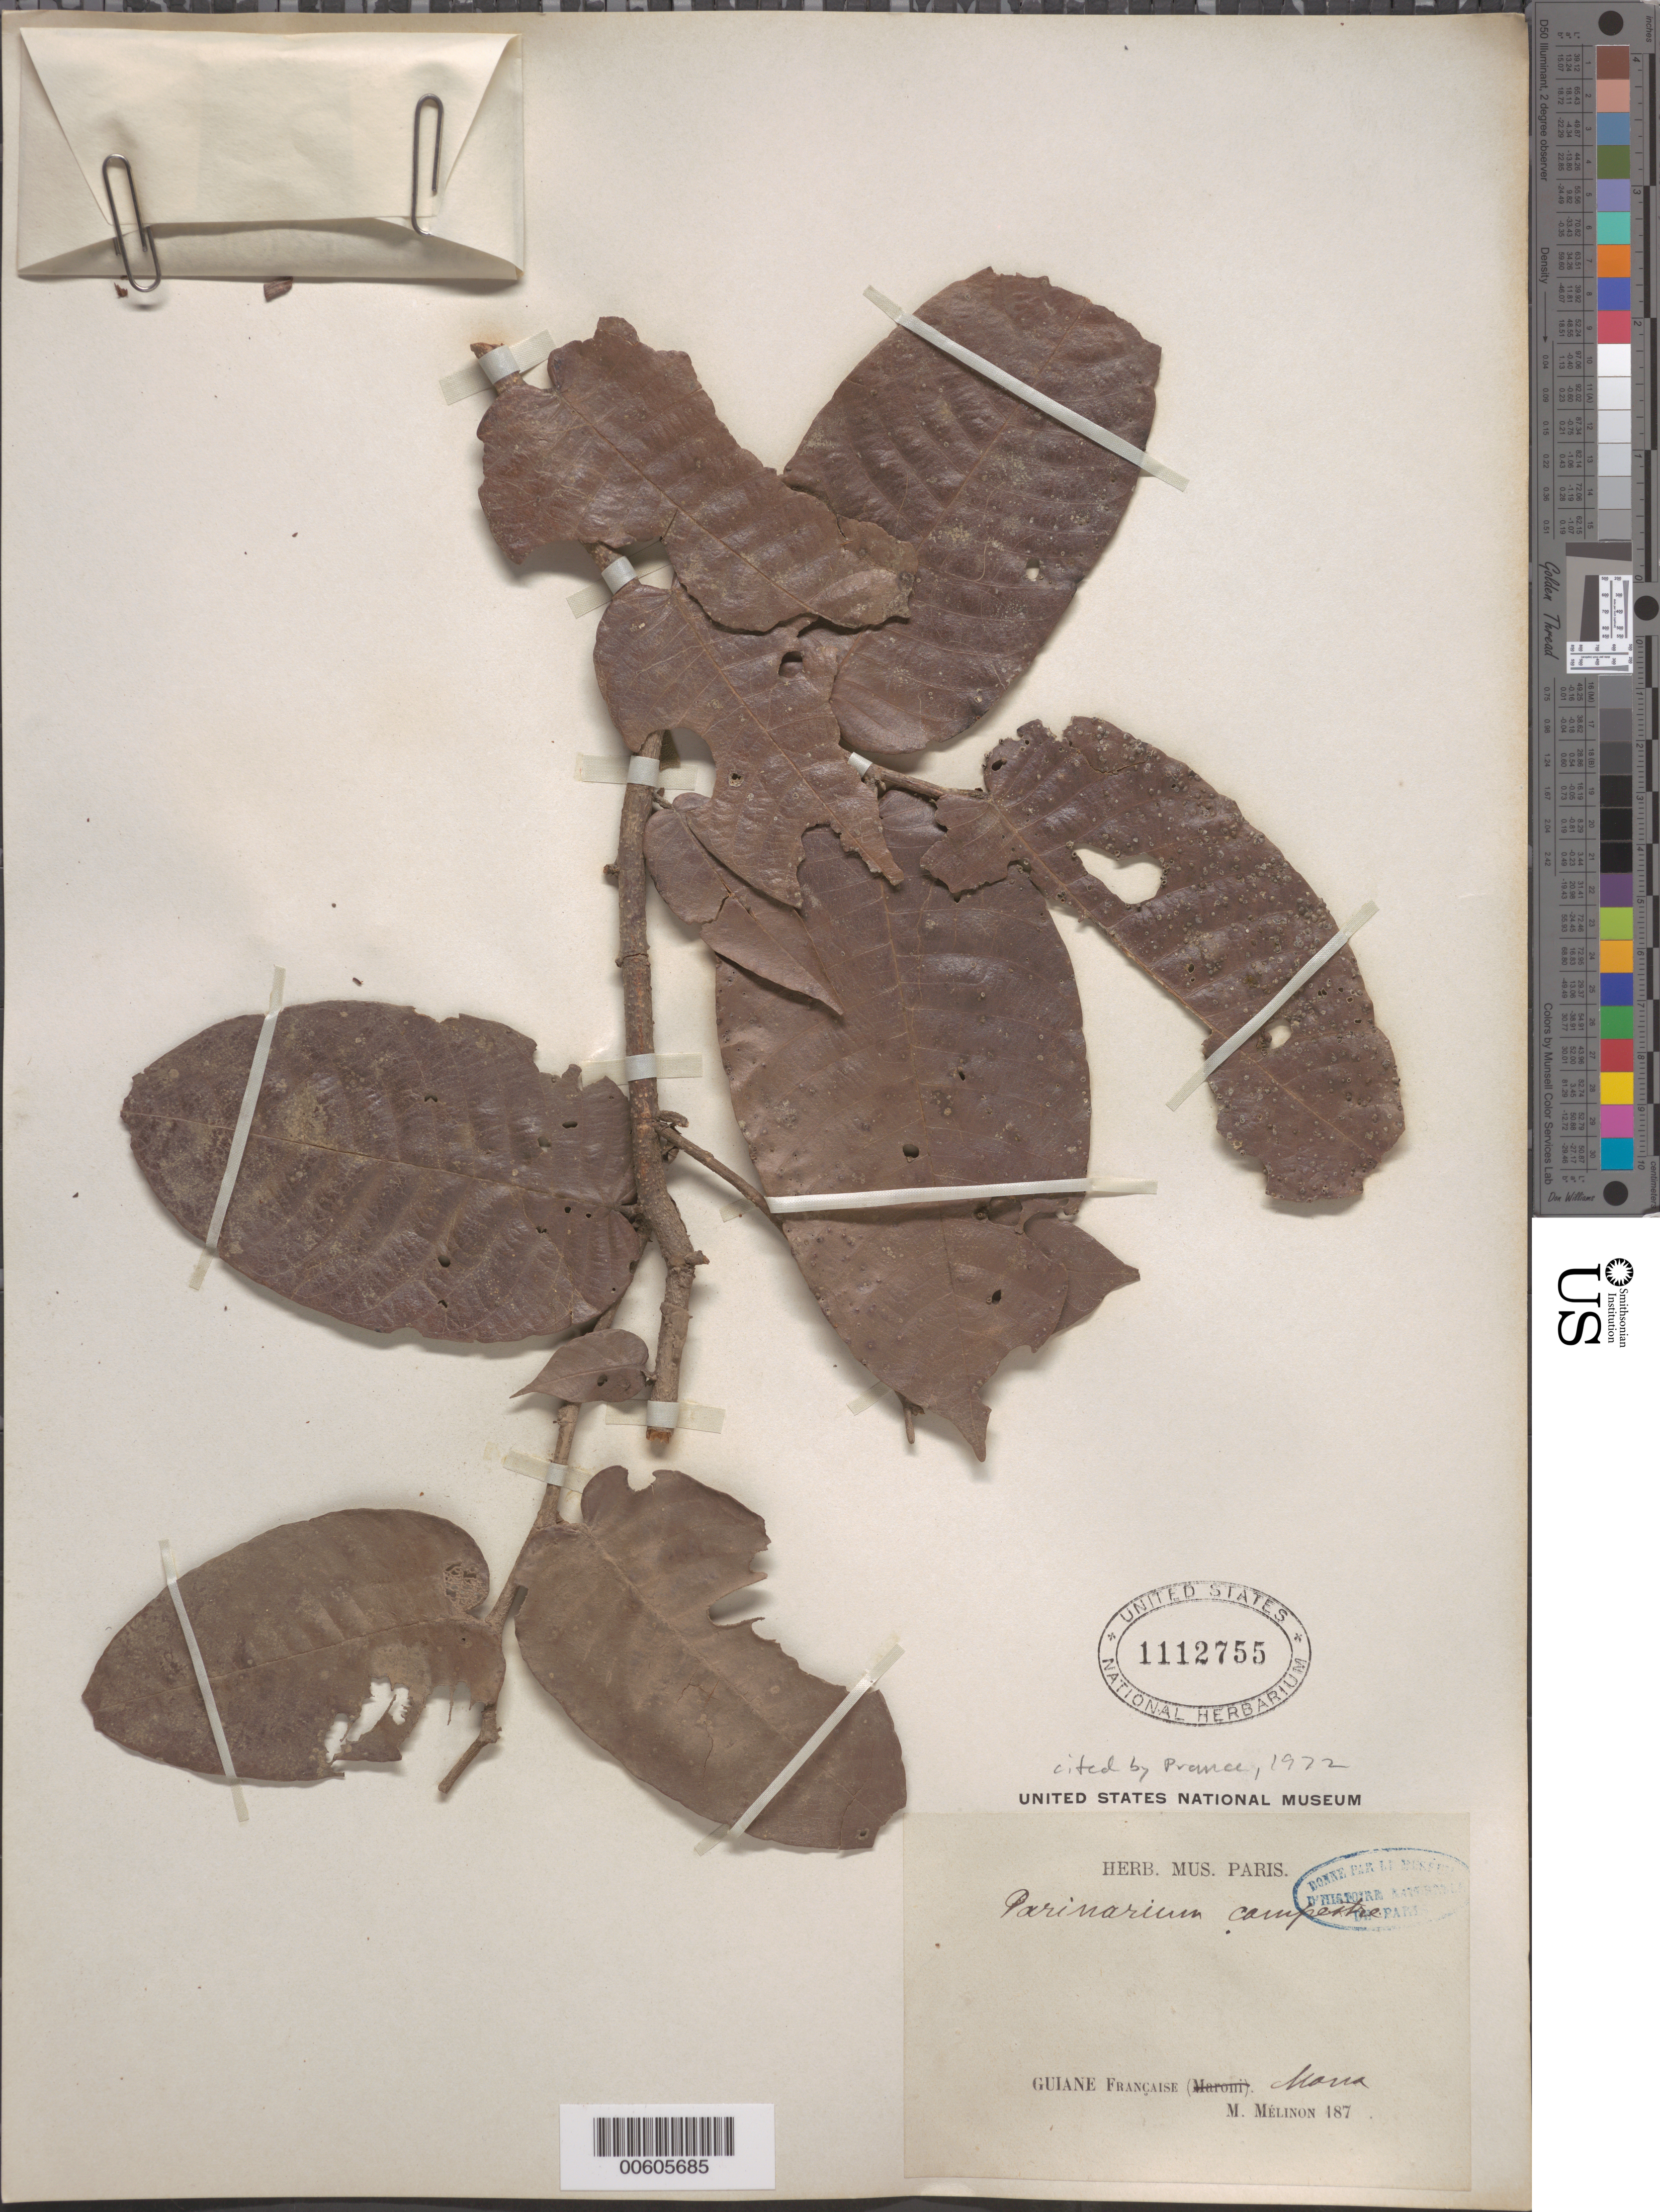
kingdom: Plantae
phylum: Tracheophyta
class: Magnoliopsida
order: Malpighiales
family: Chrysobalanaceae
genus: Parinari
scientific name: Parinari campestris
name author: Aubl.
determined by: Prance, G. T.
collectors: E. Mélinon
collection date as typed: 187-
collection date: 1870/1879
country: French Guiana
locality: Maroni R.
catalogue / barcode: US 1112755